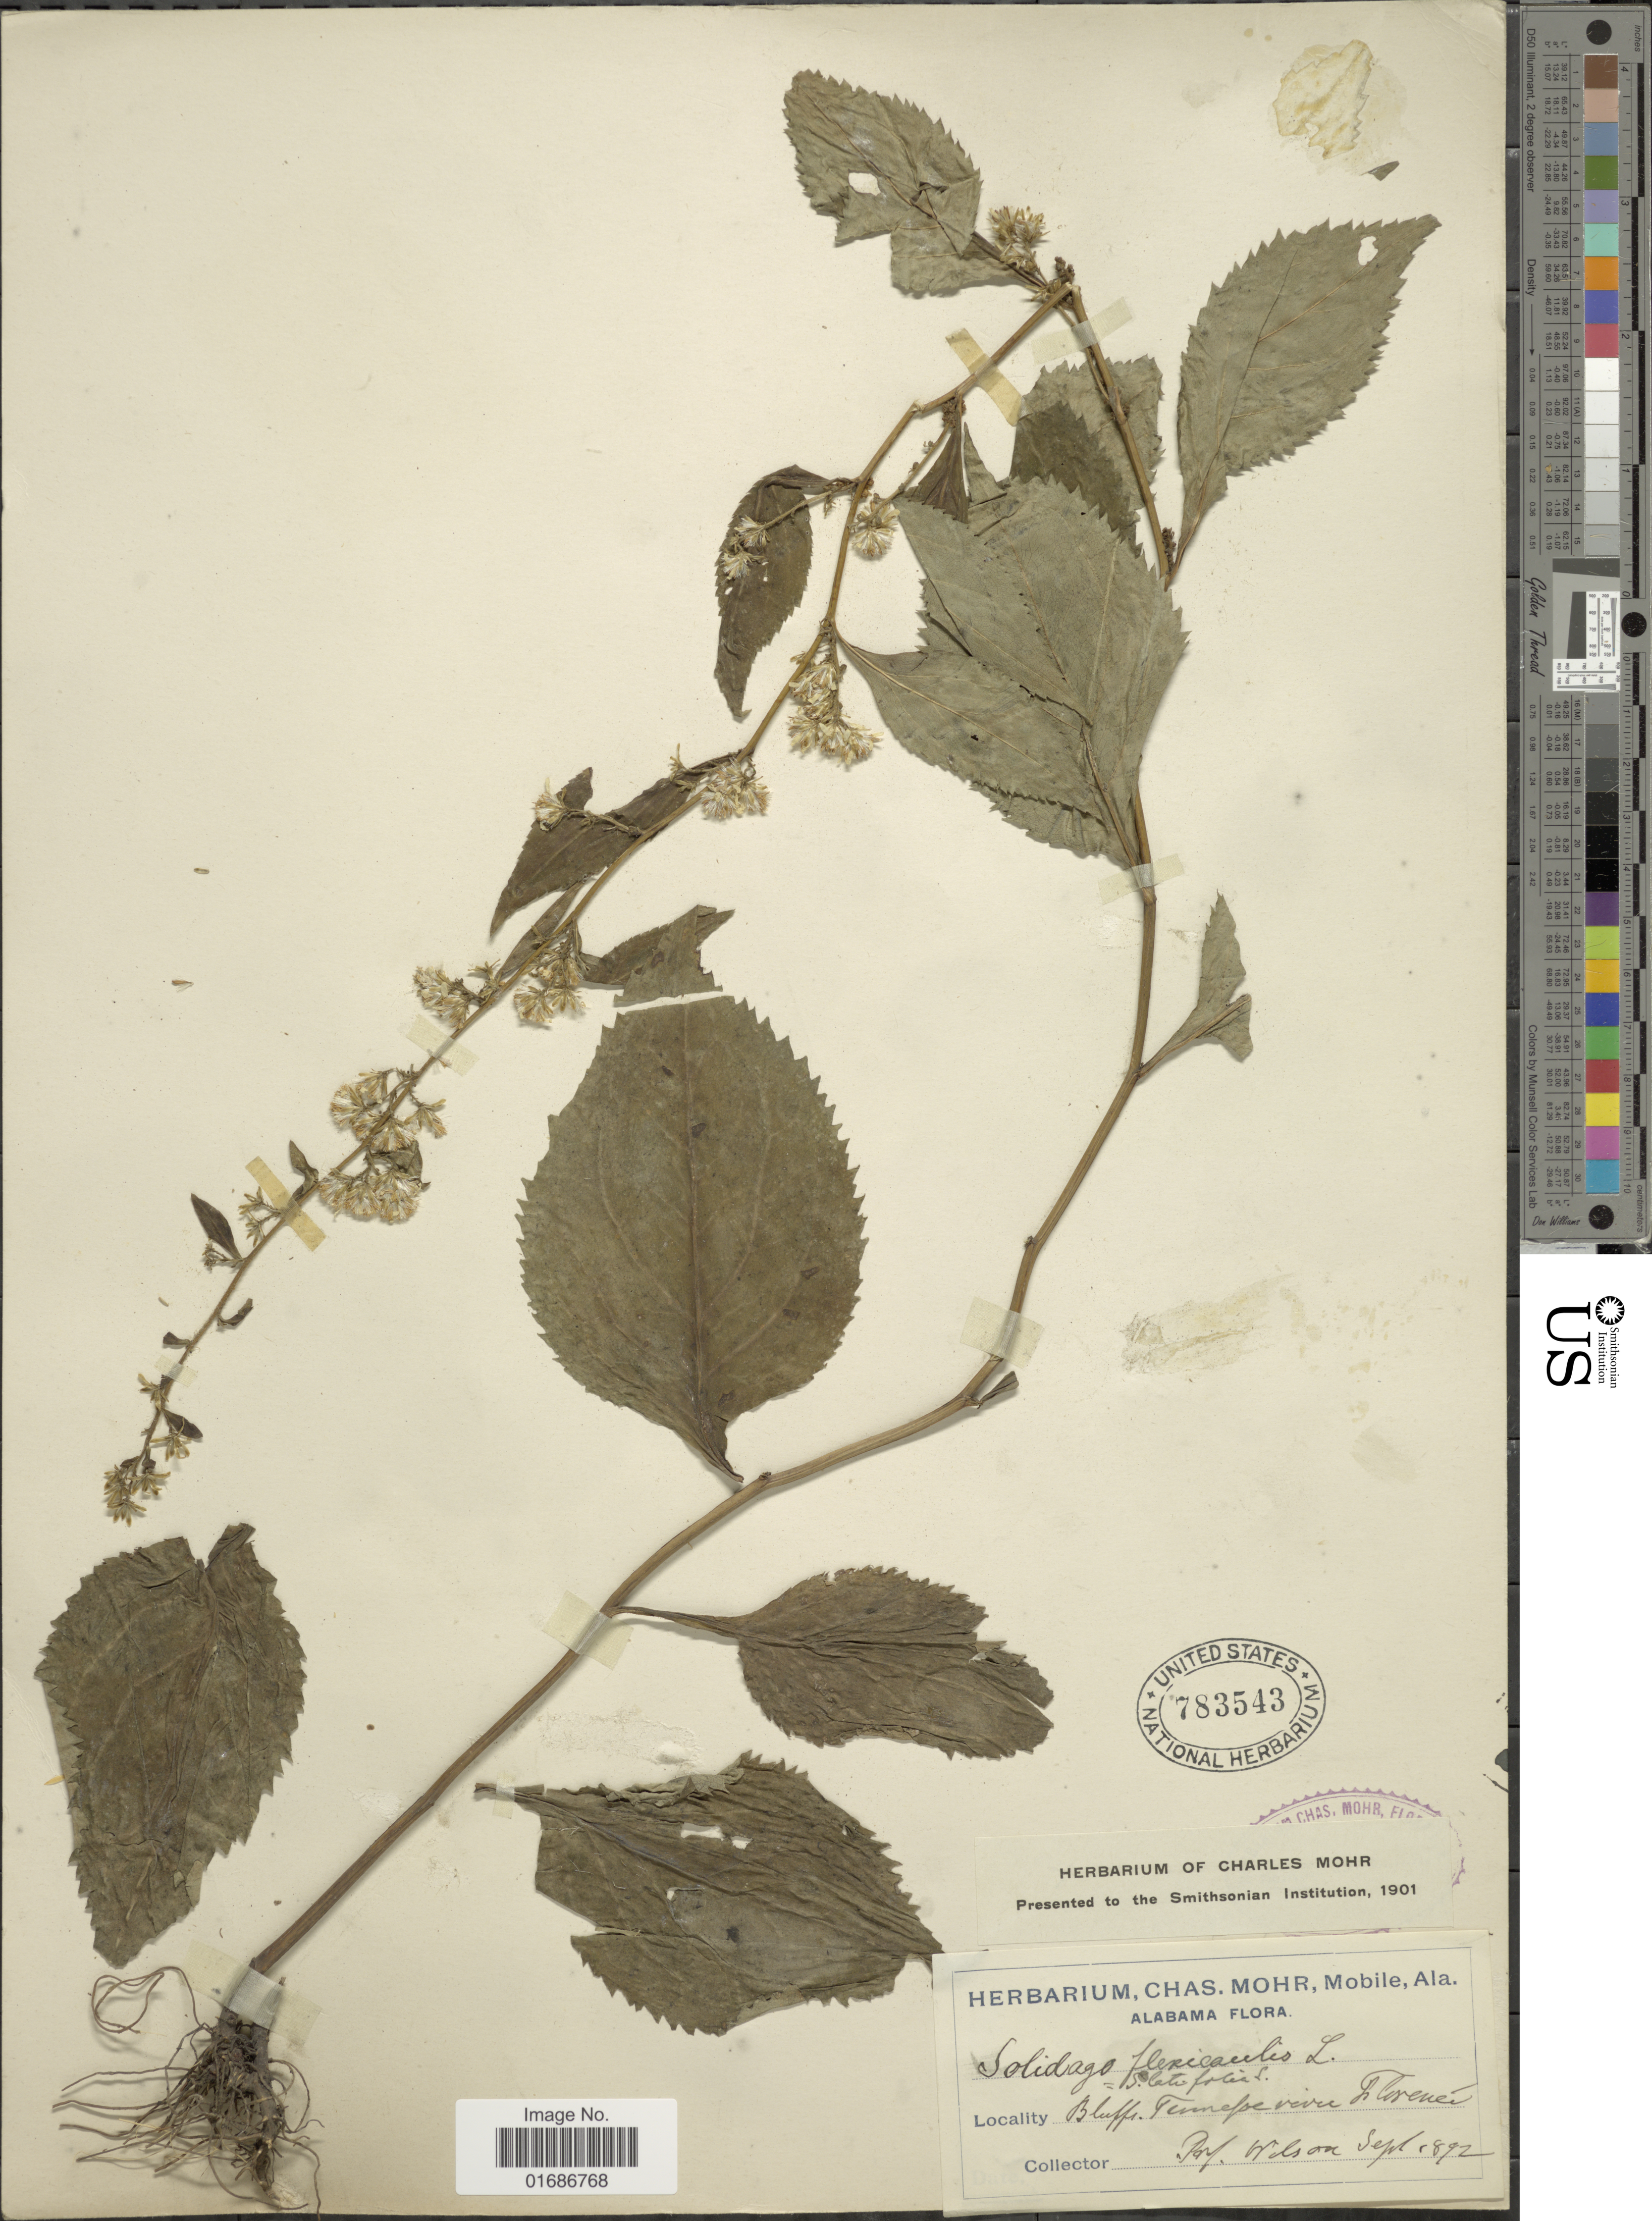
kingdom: Plantae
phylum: Tracheophyta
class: Magnoliopsida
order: Asterales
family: Asteraceae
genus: Solidago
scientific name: Solidago flexicaulis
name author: L.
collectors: -- Wilson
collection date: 1892-09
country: United States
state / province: Alabama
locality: Bluffs, Tenefse river Florence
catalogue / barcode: US 783543